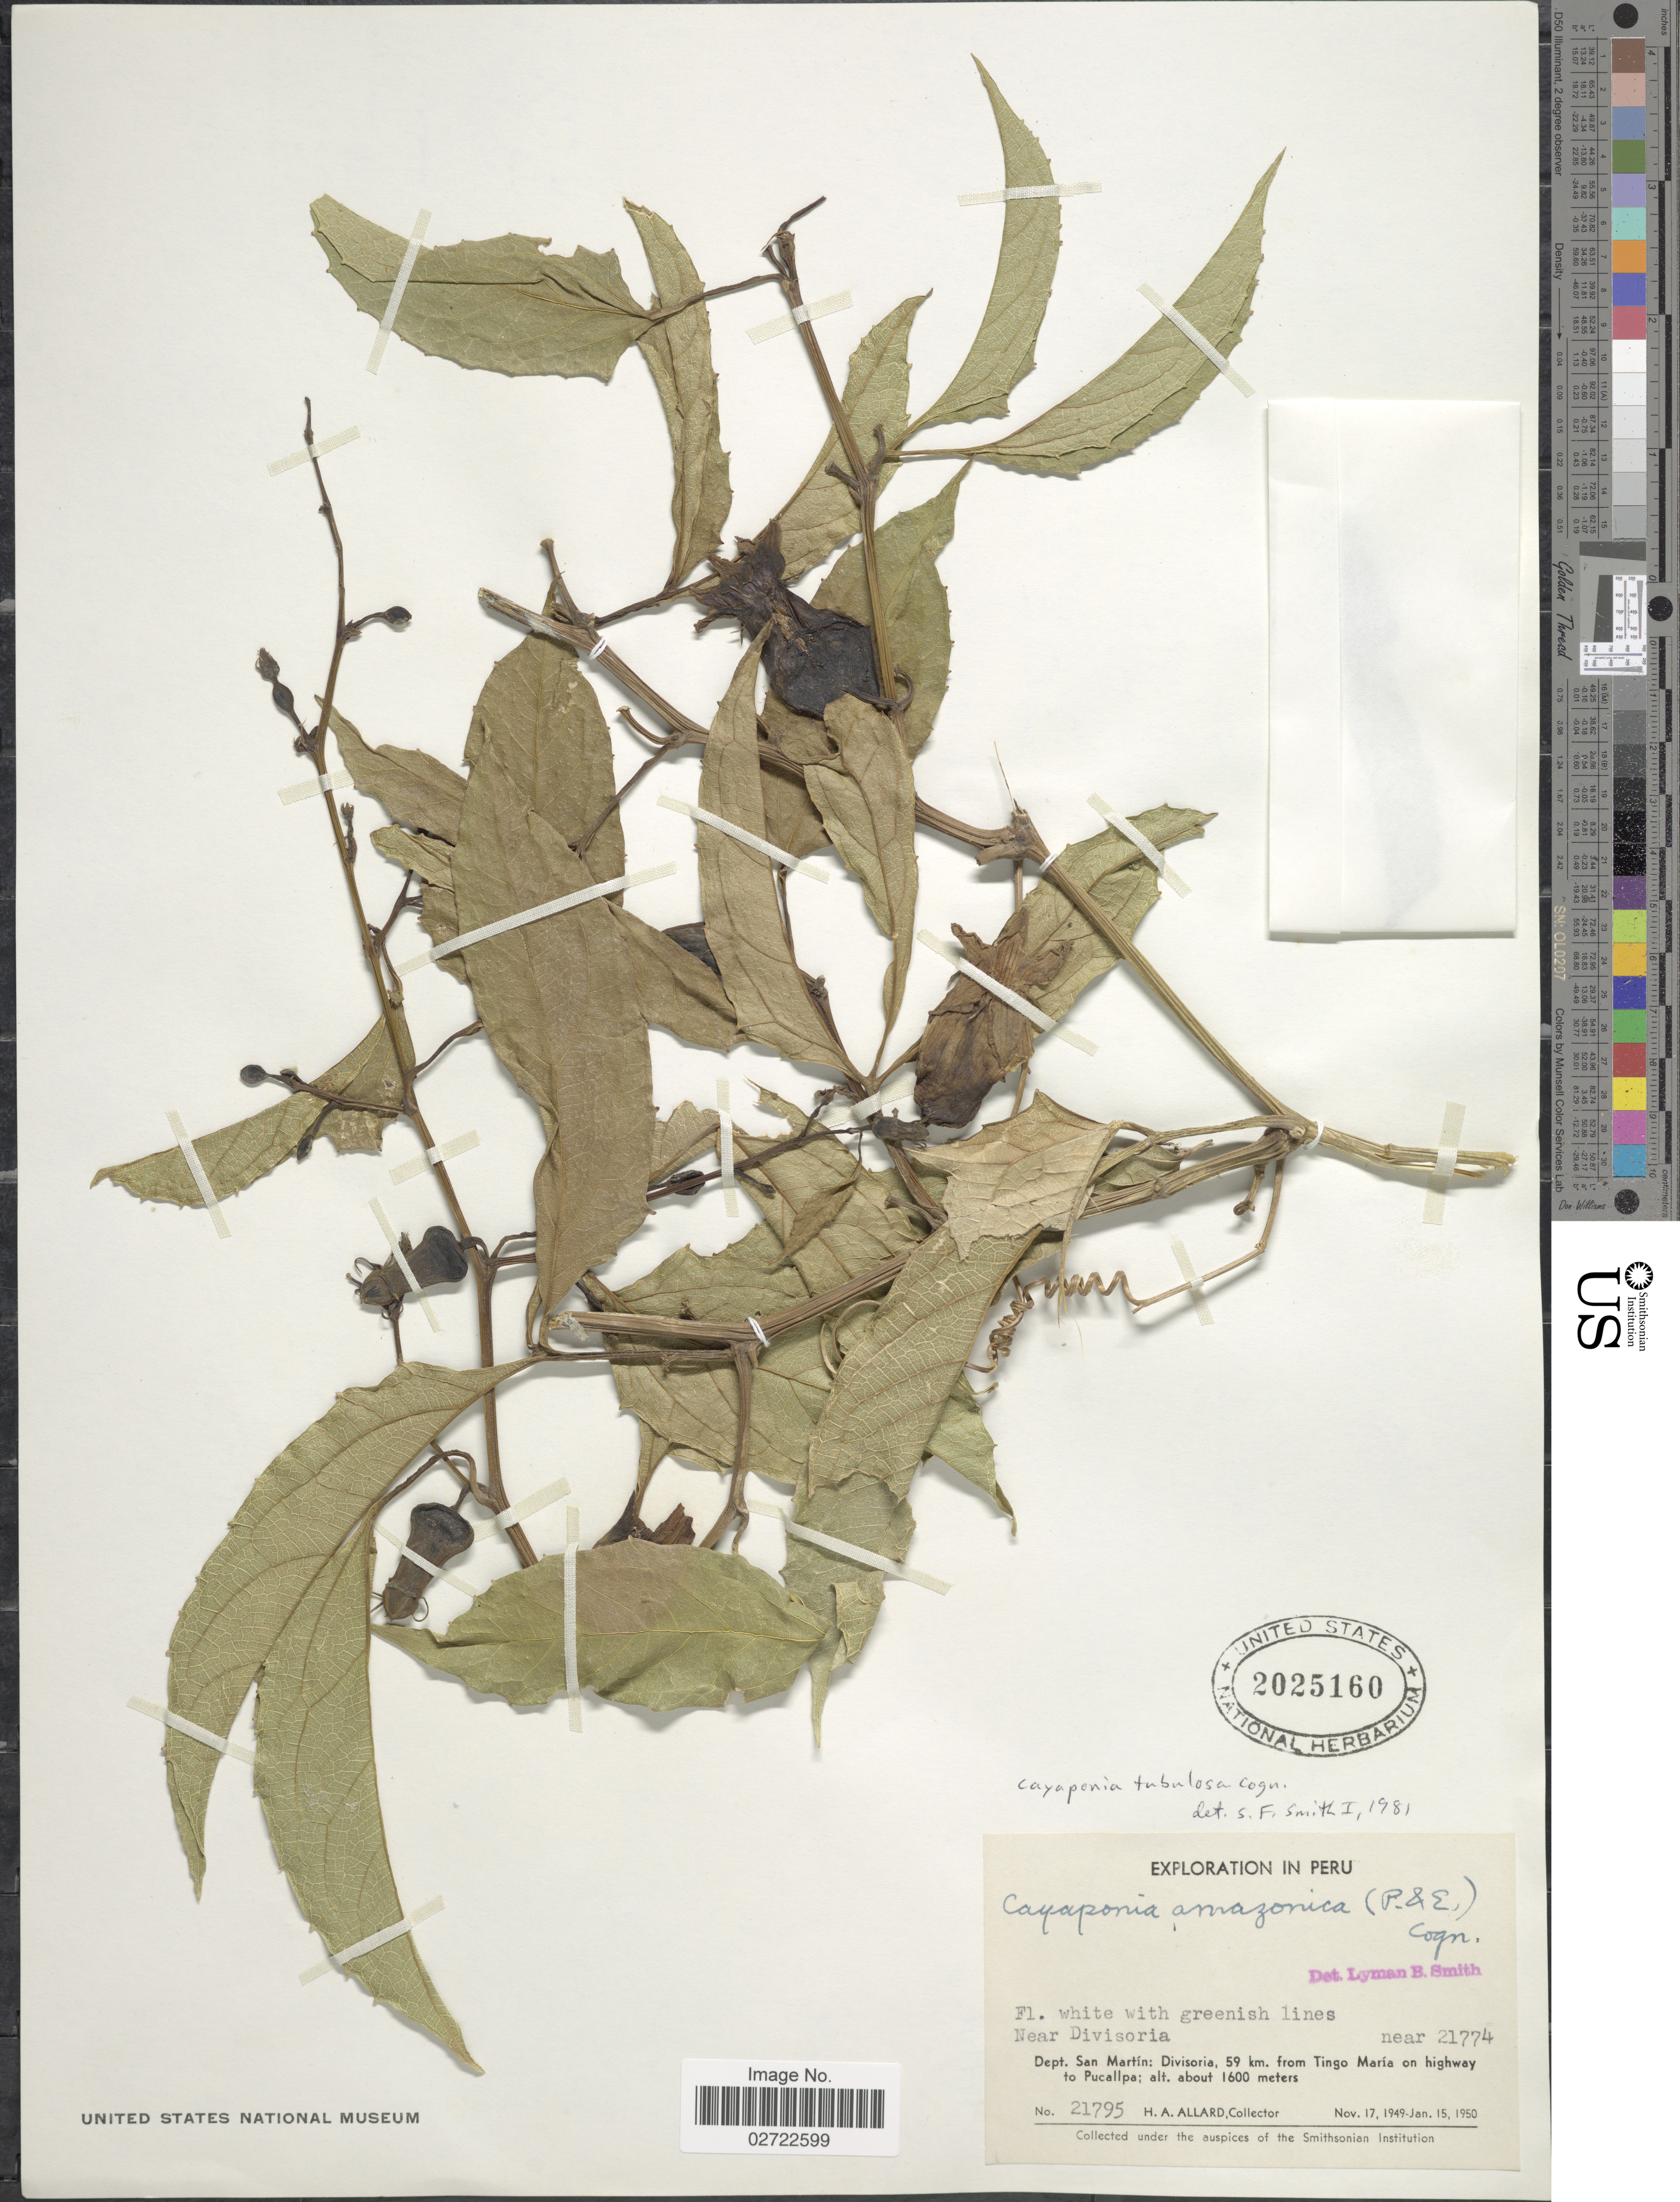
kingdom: Plantae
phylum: Tracheophyta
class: Magnoliopsida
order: Cucurbitales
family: Cucurbitaceae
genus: Cayaponia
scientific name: Cayaponia tubulosa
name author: Cogn.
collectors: H. A. Allard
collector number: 21795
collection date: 1949-11-17/1950-01-15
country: Peru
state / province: San Martín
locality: Near Divisoria. Dept. San Martin: Divisoria, 59 km. from Tingo Maria on highway to Pucallpa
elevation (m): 1600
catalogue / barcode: US 2025160